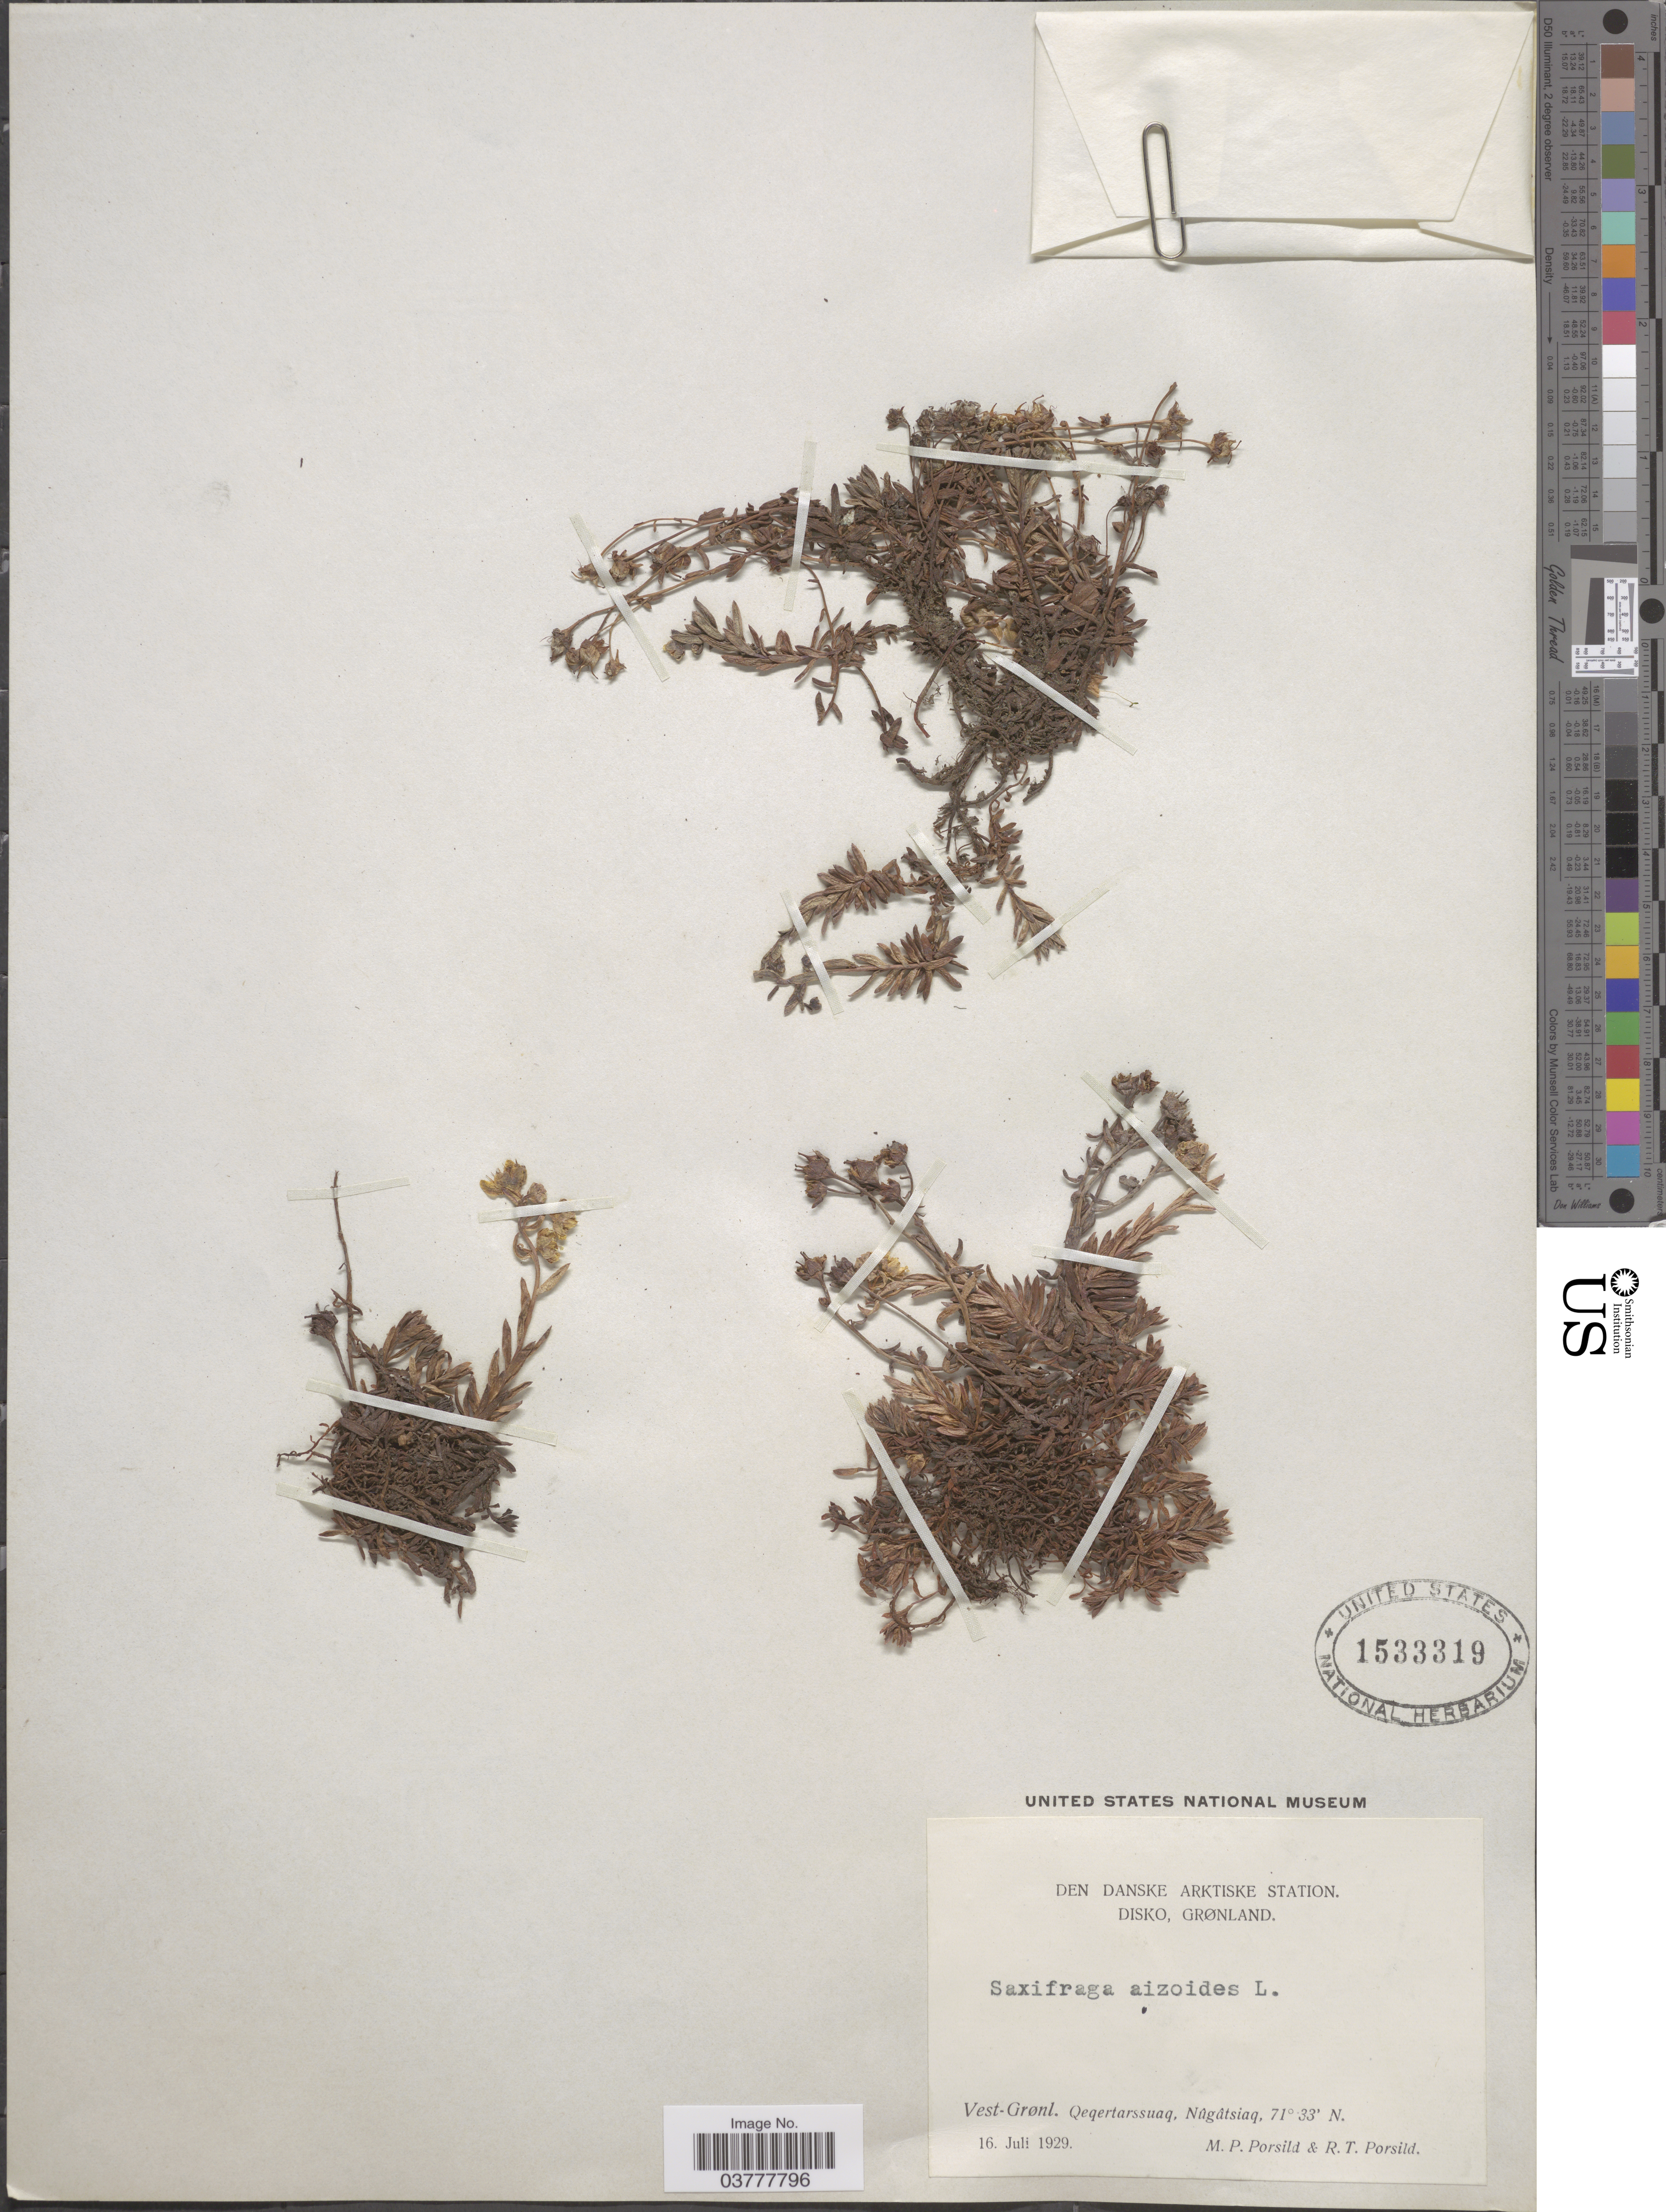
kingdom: Plantae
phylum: Tracheophyta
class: Magnoliopsida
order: Saxifragales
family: Saxifragaceae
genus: Saxifraga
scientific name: Saxifraga aizoides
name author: L.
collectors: M. P. Porsild & R. T. Porsild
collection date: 1929-07-16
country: Greenland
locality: Den Danske Arktiske Station. Disko, Grønland. Vest-Grønl. Qeqertarssuaq, Nûgâtsiaq.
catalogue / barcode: US 1533319